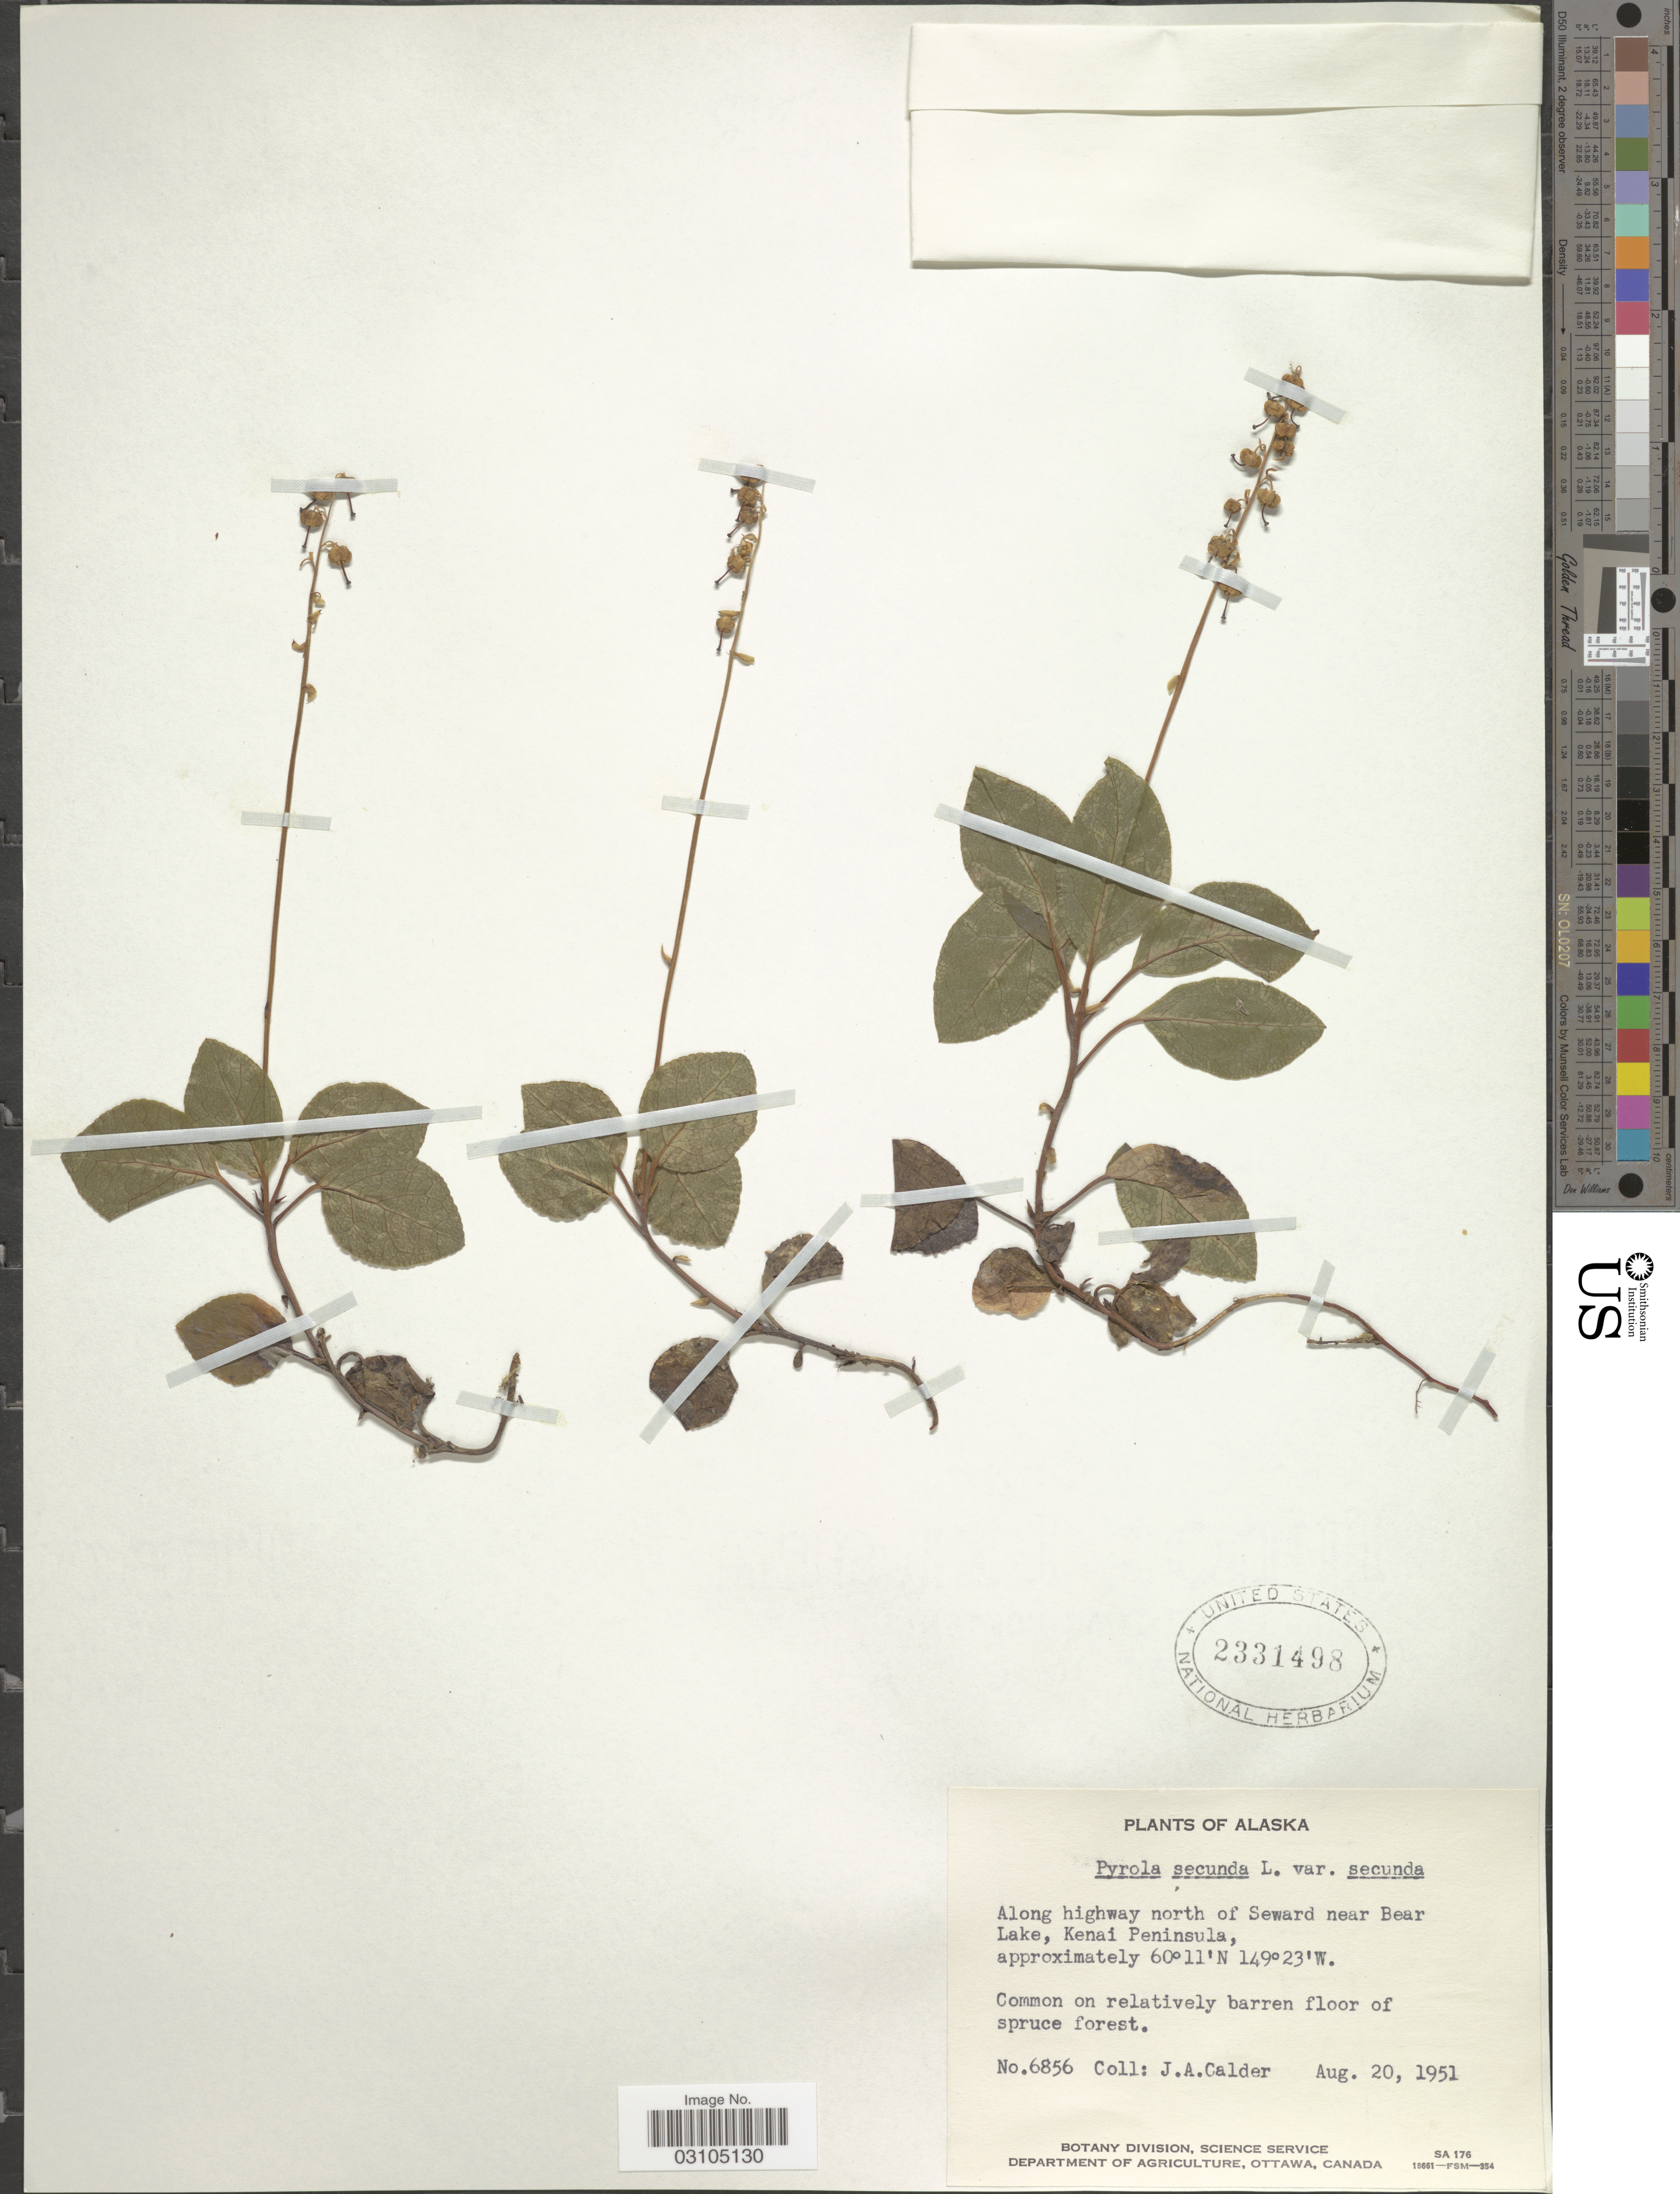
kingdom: Plantae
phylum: Tracheophyta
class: Magnoliopsida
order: Ericales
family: Ericaceae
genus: Orthilia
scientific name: Orthilia secunda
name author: (L.) House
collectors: J. A. Calder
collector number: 6856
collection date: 1951-08-20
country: United States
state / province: Alaska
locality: Along highway north of Seward near Bear Lake, Kenai Peninsula.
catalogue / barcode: US 2331498